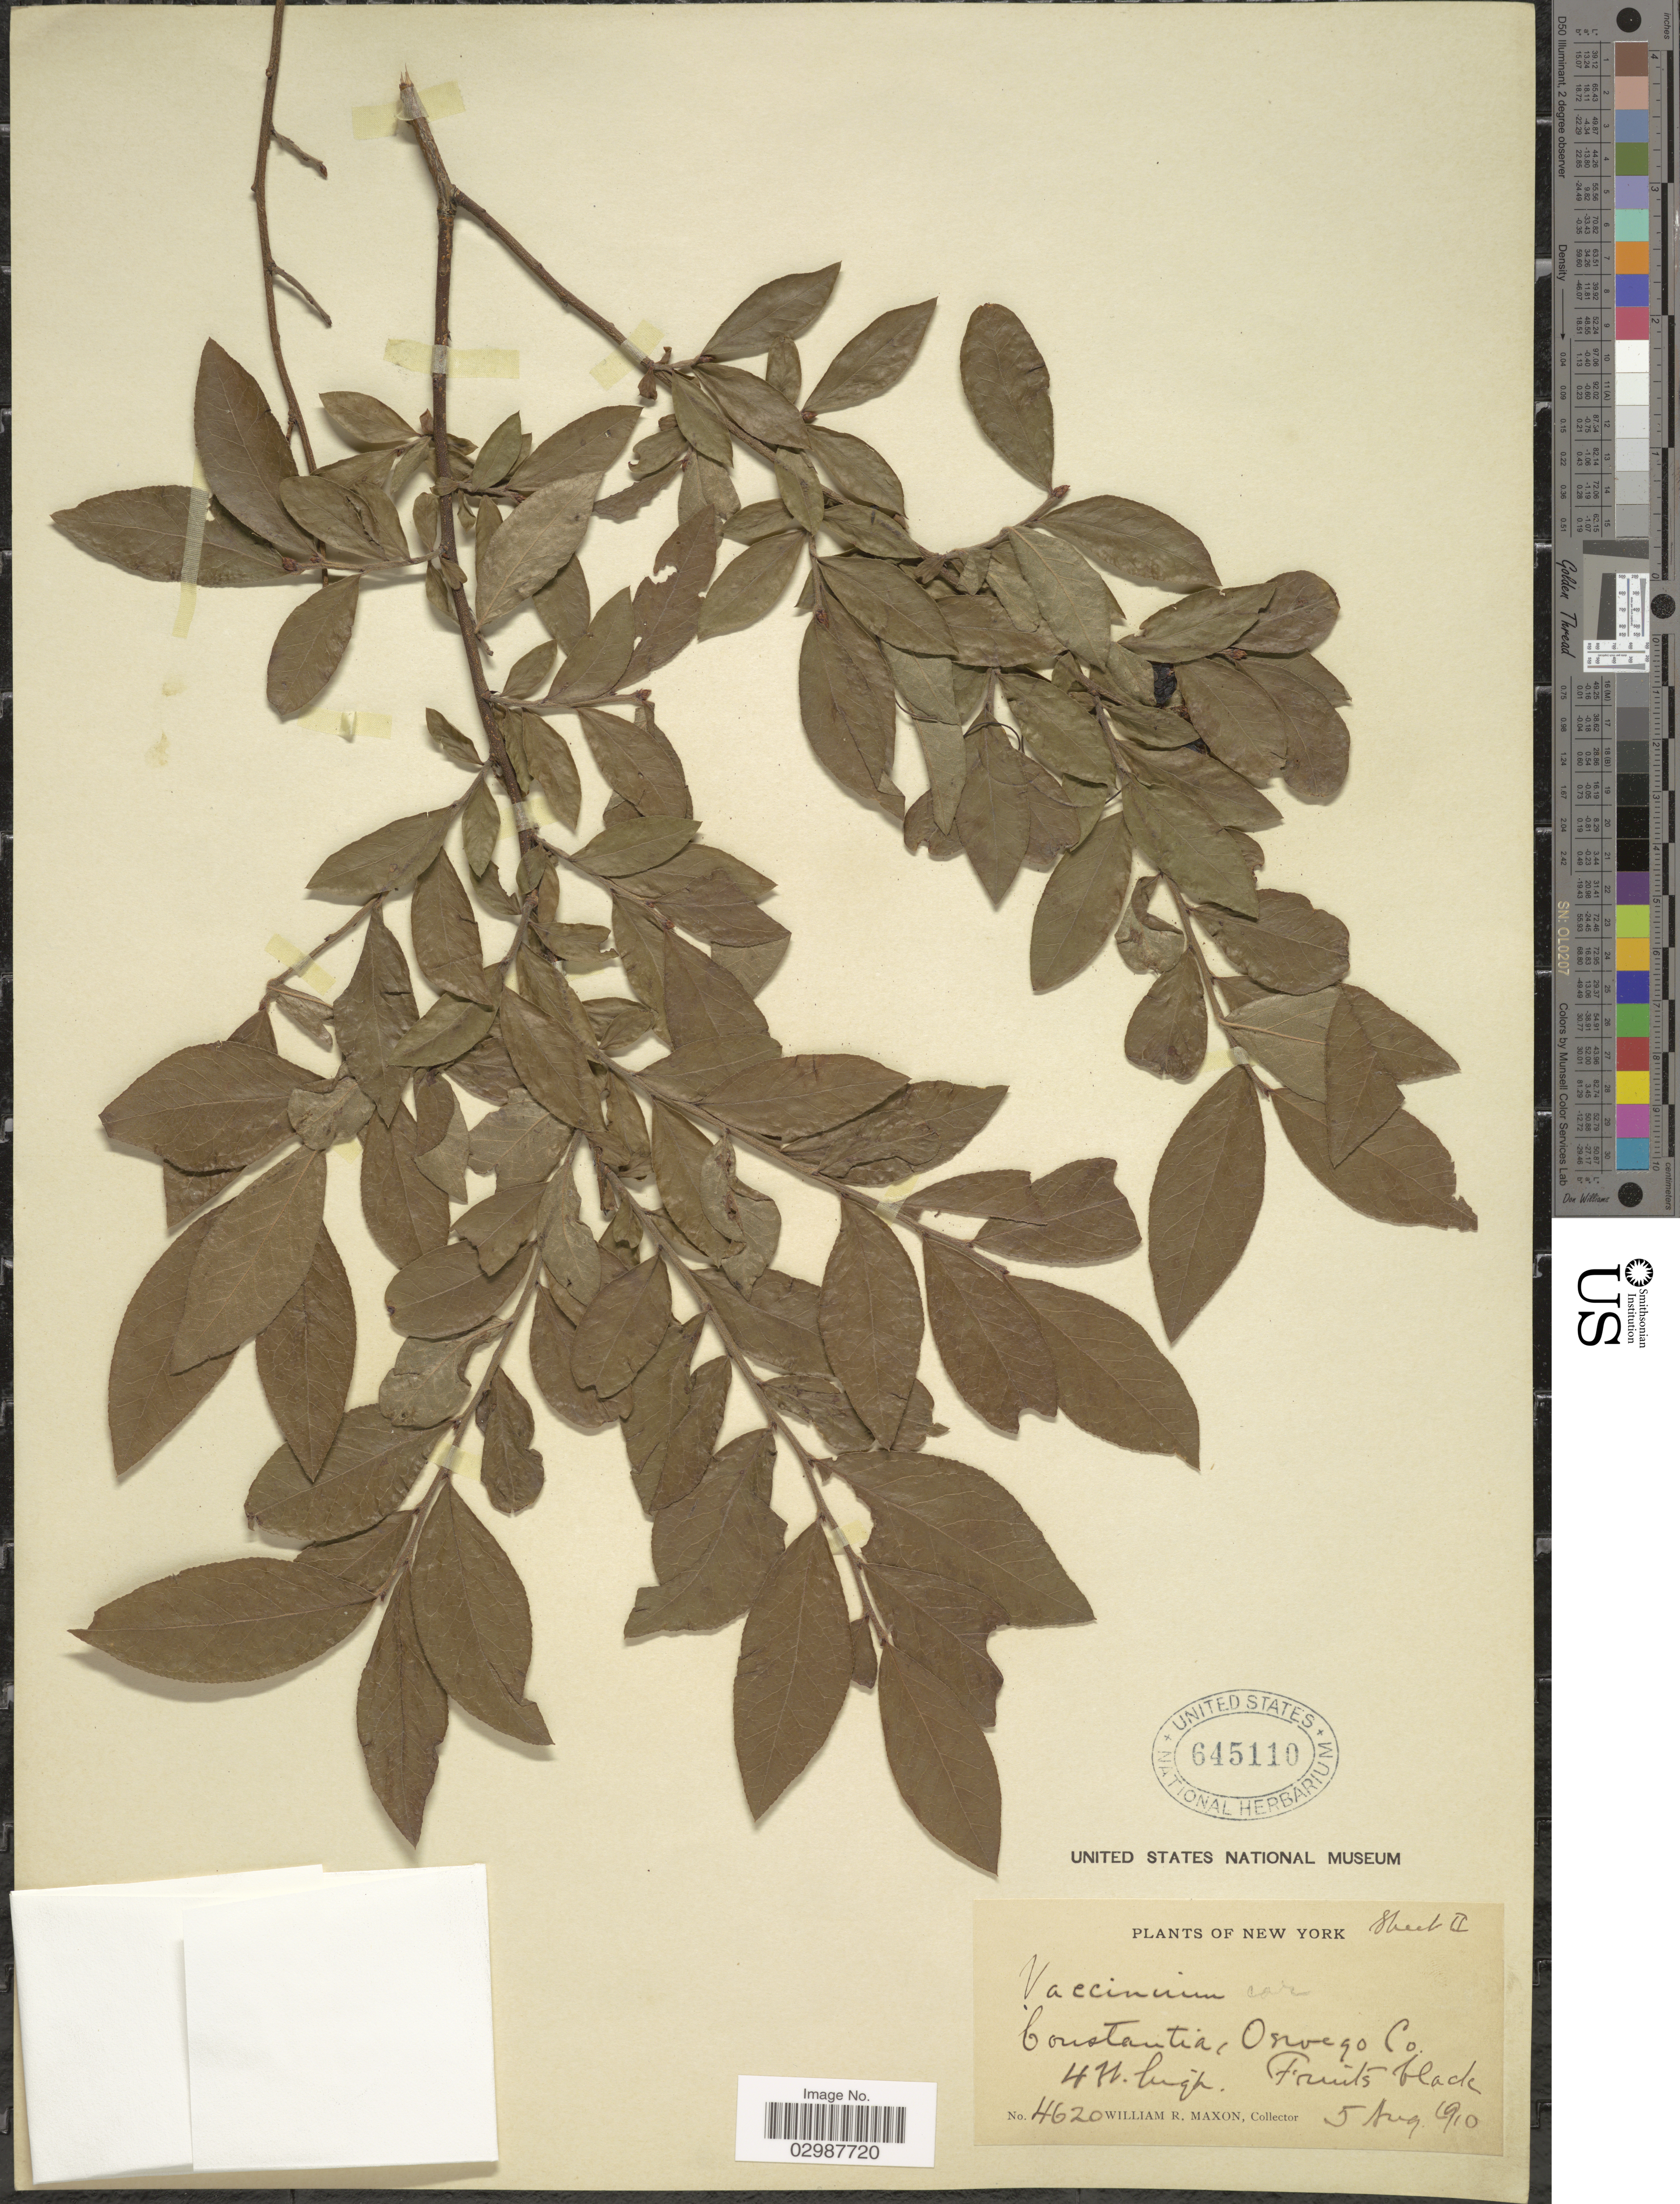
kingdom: Plantae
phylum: Tracheophyta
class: Magnoliopsida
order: Ericales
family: Ericaceae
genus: Vaccinium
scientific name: Vaccinium canadense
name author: Kalm ex Richardson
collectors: W. R. Maxon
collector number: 4620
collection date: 1910-08-05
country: United States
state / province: New York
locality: Constantia, Oswego Co.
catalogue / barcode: US 645110